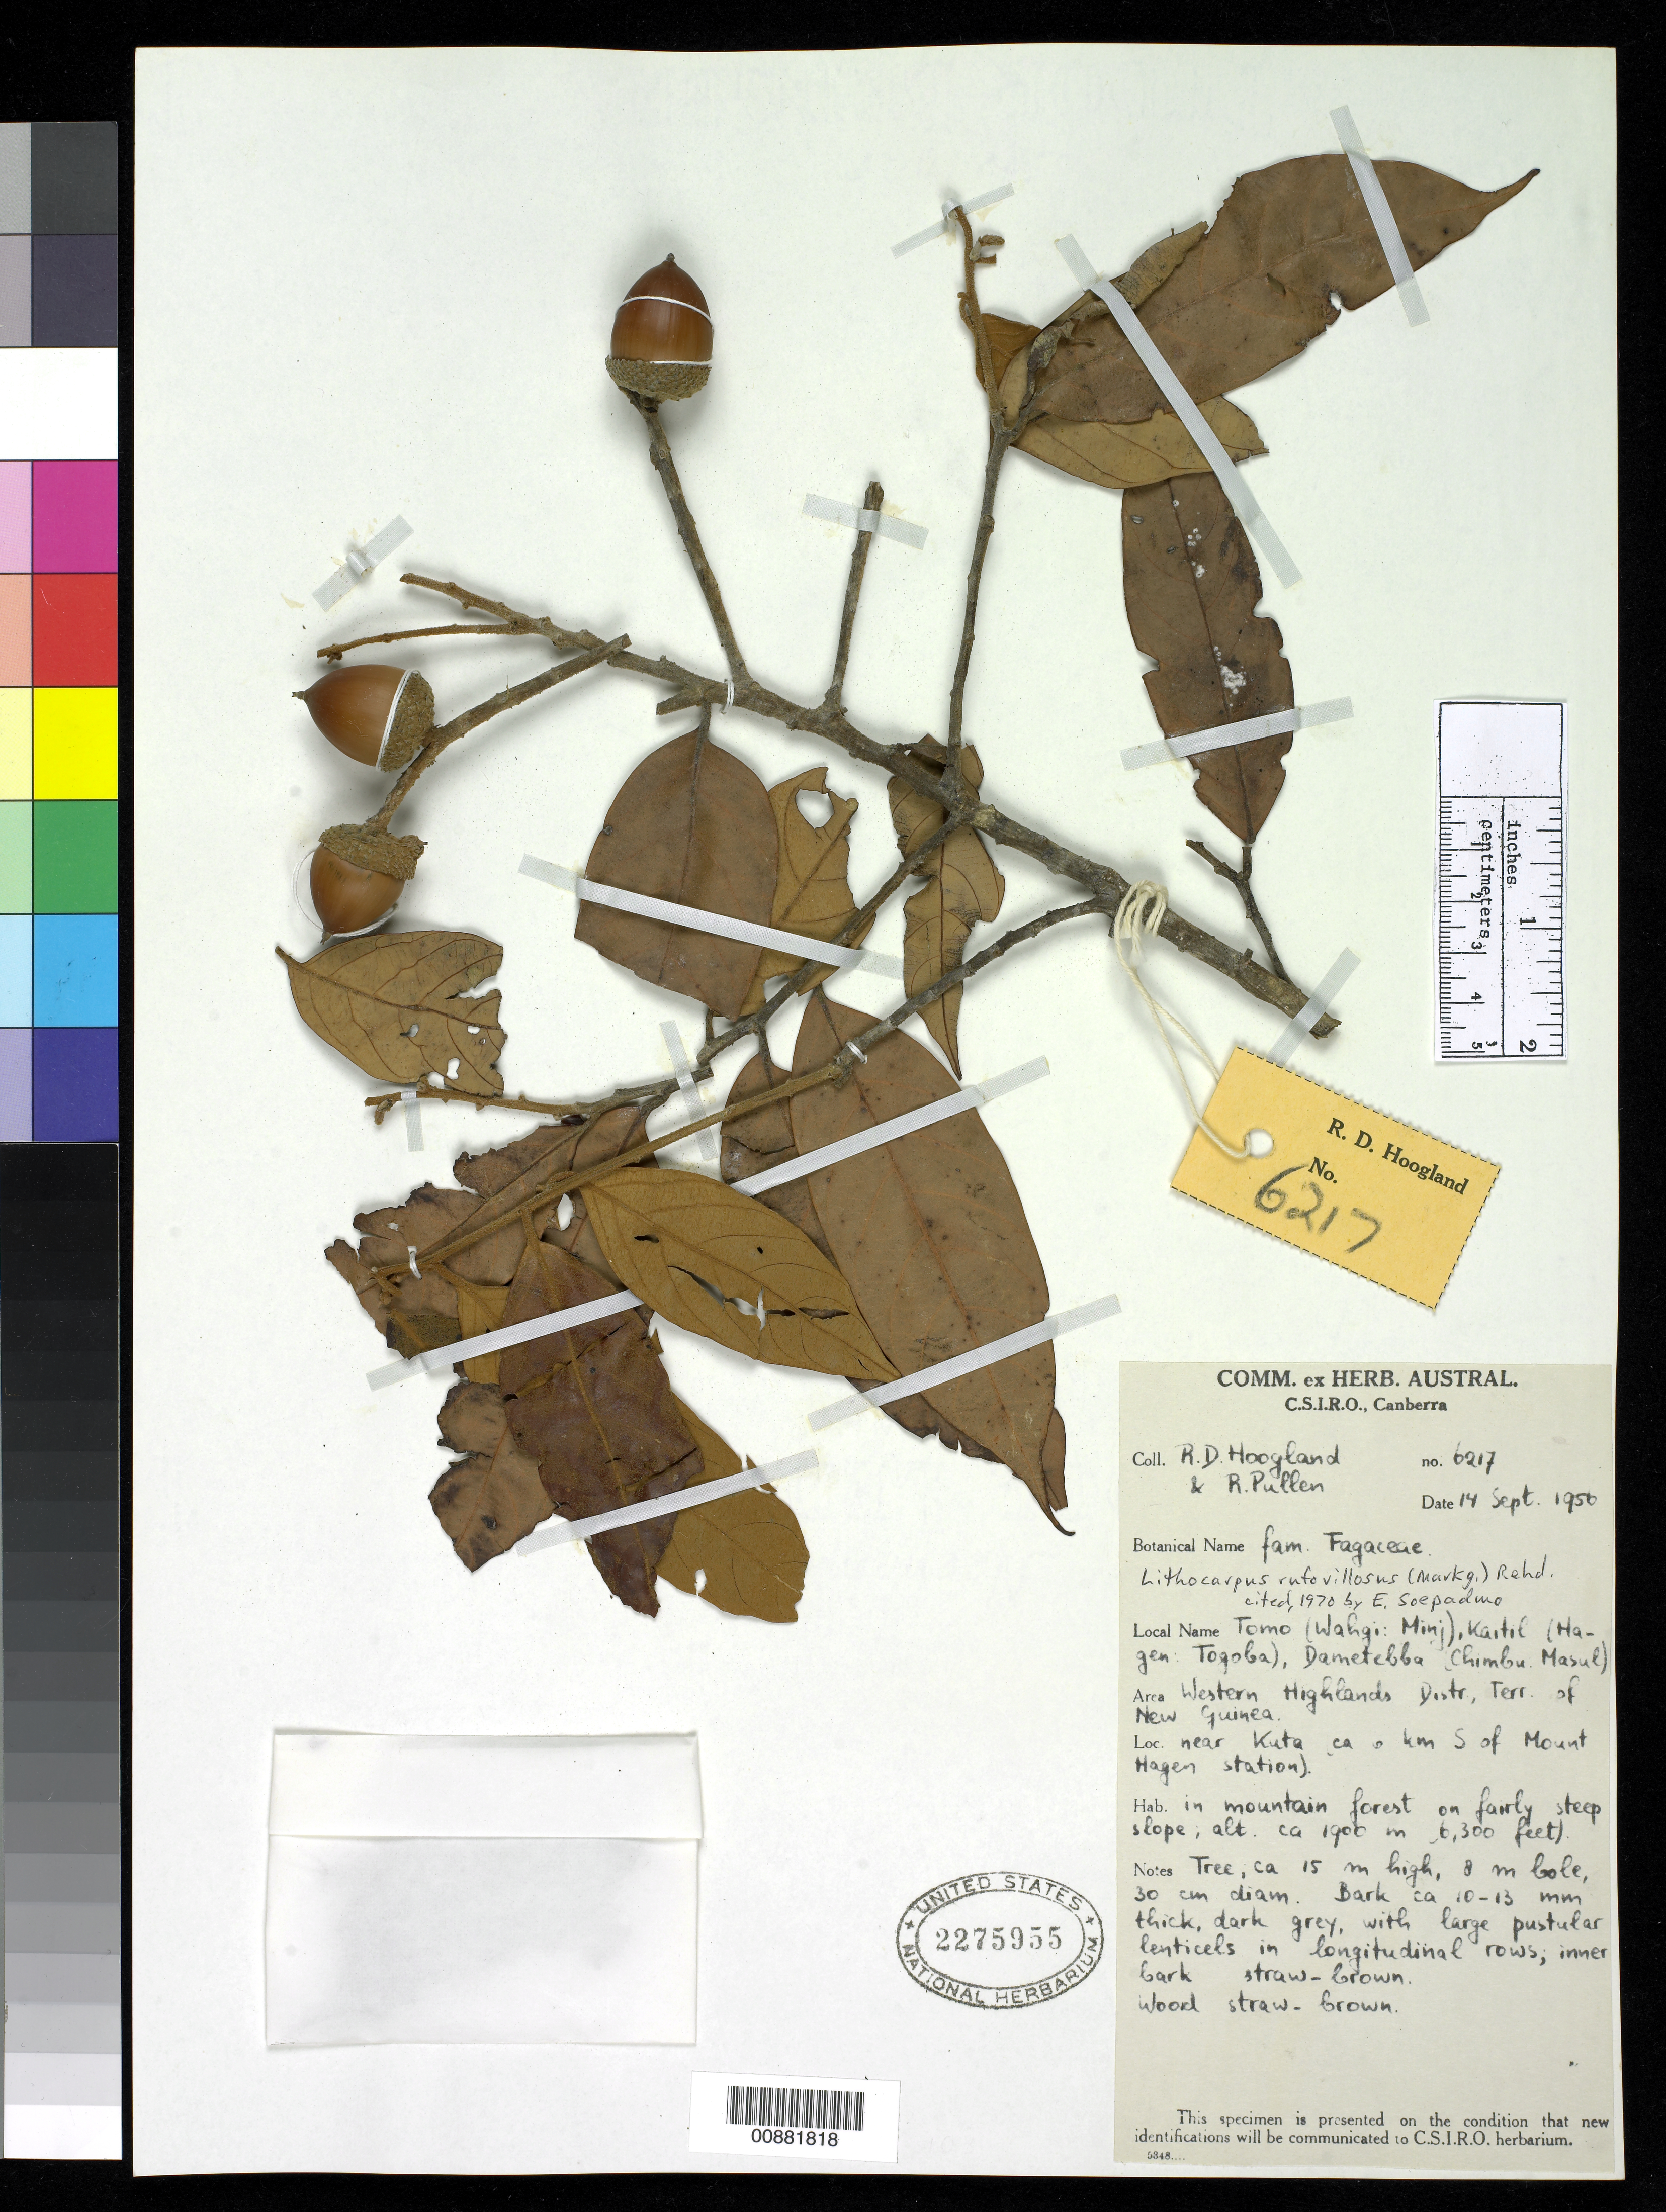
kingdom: Plantae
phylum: Tracheophyta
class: Magnoliopsida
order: Fagales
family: Fagaceae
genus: Lithocarpus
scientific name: Lithocarpus rufovillosus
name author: (Markgr.) Rehder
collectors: R. D. Hoogland & R. Pullen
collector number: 6217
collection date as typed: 19 Sep 1956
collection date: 1956-09-19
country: Papua New Guinea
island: New Guinea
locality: Near Kuta S of Niybt Hagen station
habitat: Mountain forest on fairly steep slope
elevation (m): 579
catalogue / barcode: US 2275955